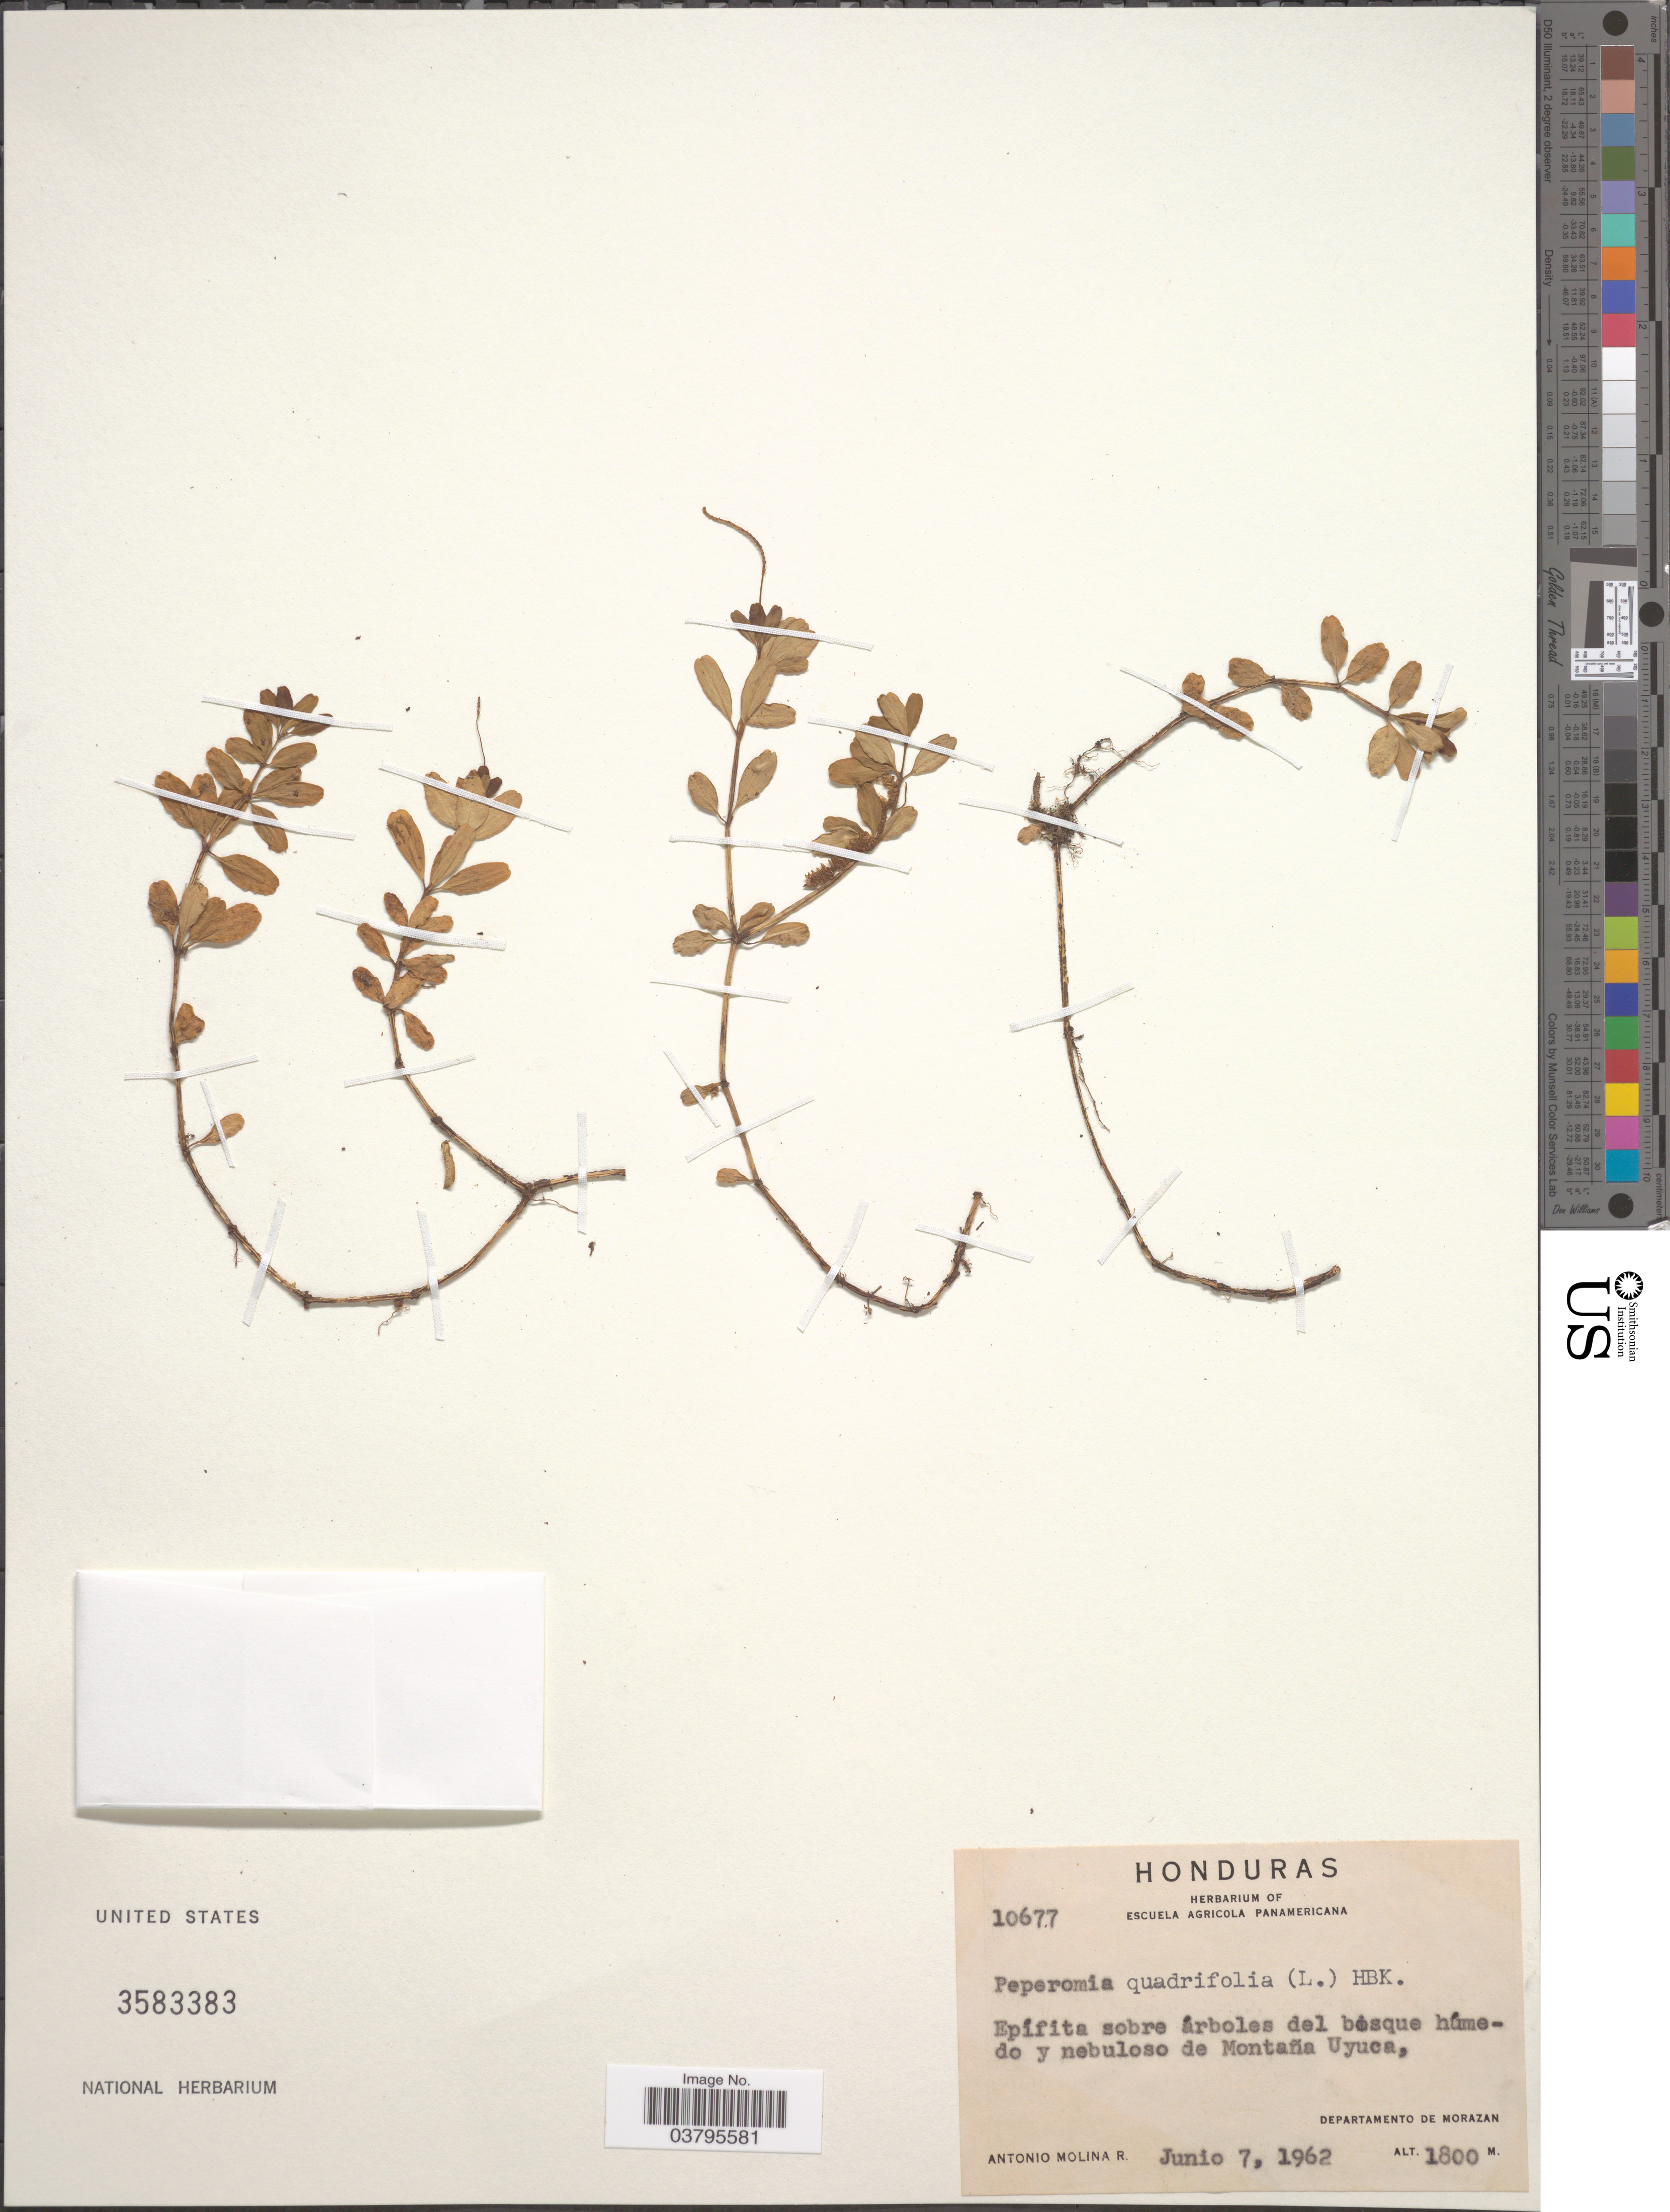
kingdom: Plantae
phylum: Tracheophyta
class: Magnoliopsida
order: Piperales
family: Piperaceae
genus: Peperomia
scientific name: Peperomia conocarpa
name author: Trel. in Yunck.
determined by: Jiménez, José Estaban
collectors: A. Molina R.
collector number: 10677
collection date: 1962-06-07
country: Honduras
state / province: Fco. Morazán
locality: Nebuloso de Montaña Uyuca, Departamento de Morazan.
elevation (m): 1800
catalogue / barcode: US 3583383